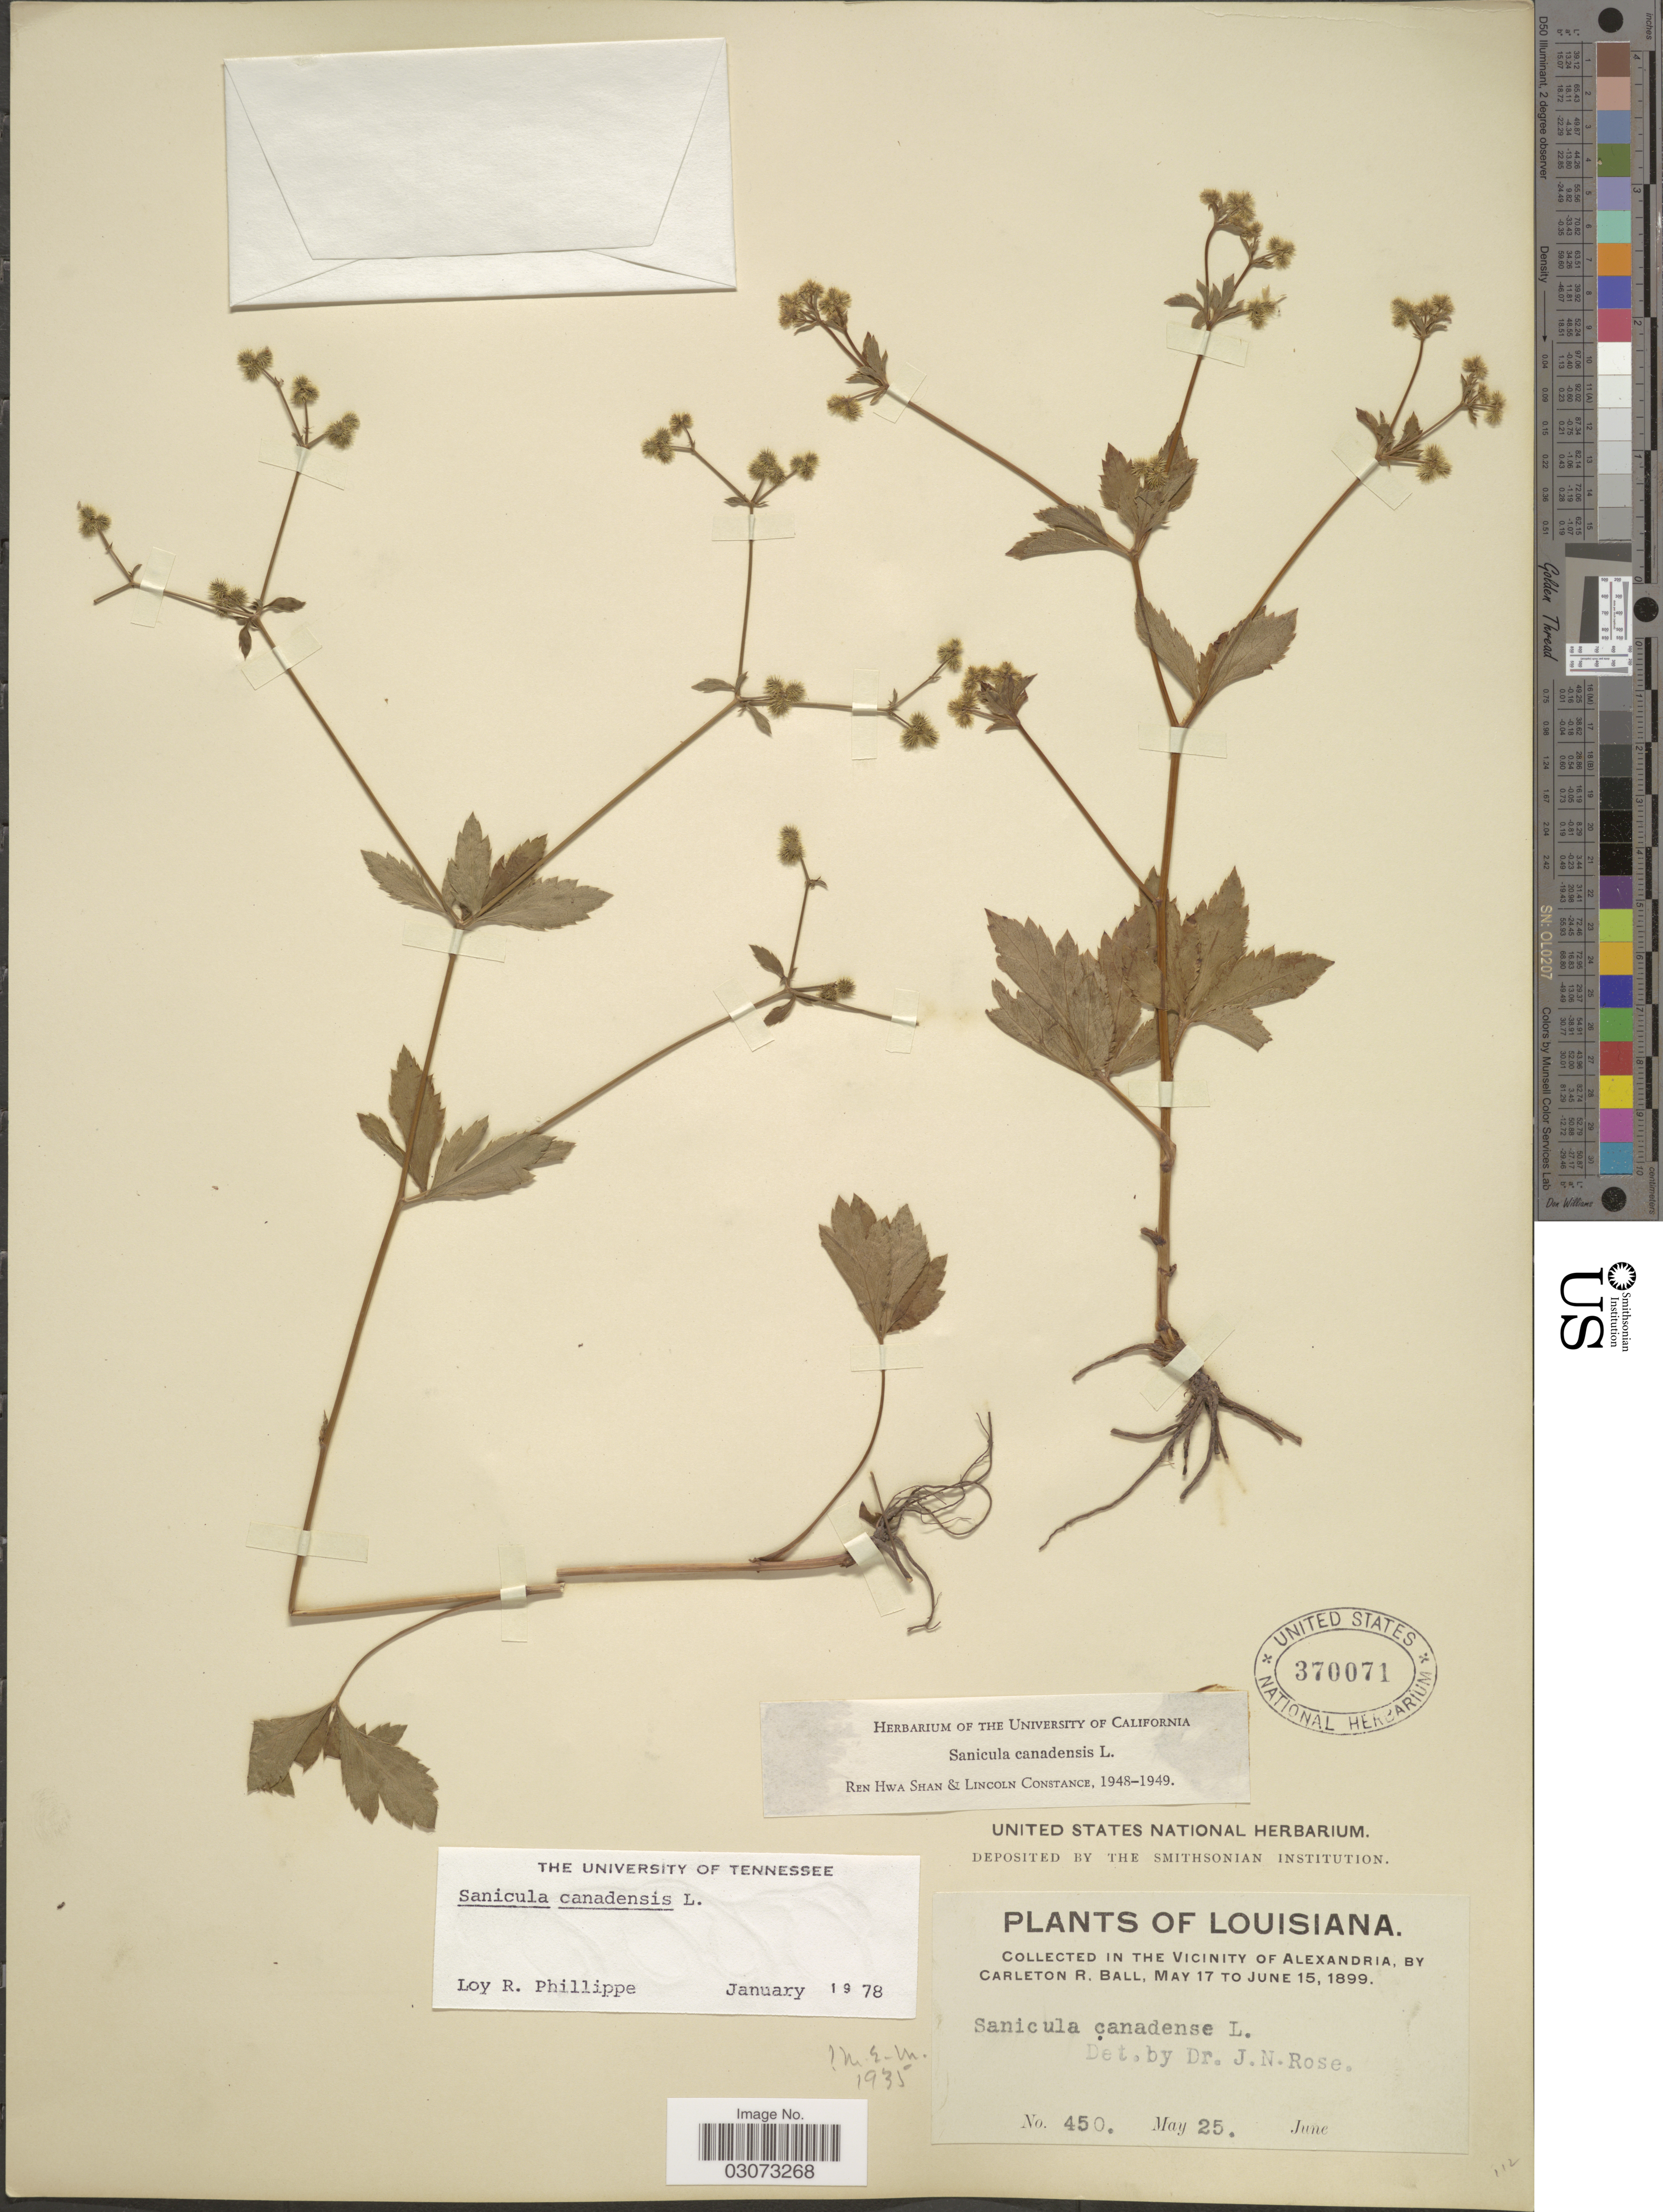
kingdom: Plantae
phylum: Tracheophyta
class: Magnoliopsida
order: Apiales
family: Apiaceae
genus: Sanicula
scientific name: Sanicula canadensis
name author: L.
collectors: C. R. Ball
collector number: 450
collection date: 1899-05-25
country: United States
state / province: Louisiana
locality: Collected in the Vicinity of Alexandria.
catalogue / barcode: US 370071